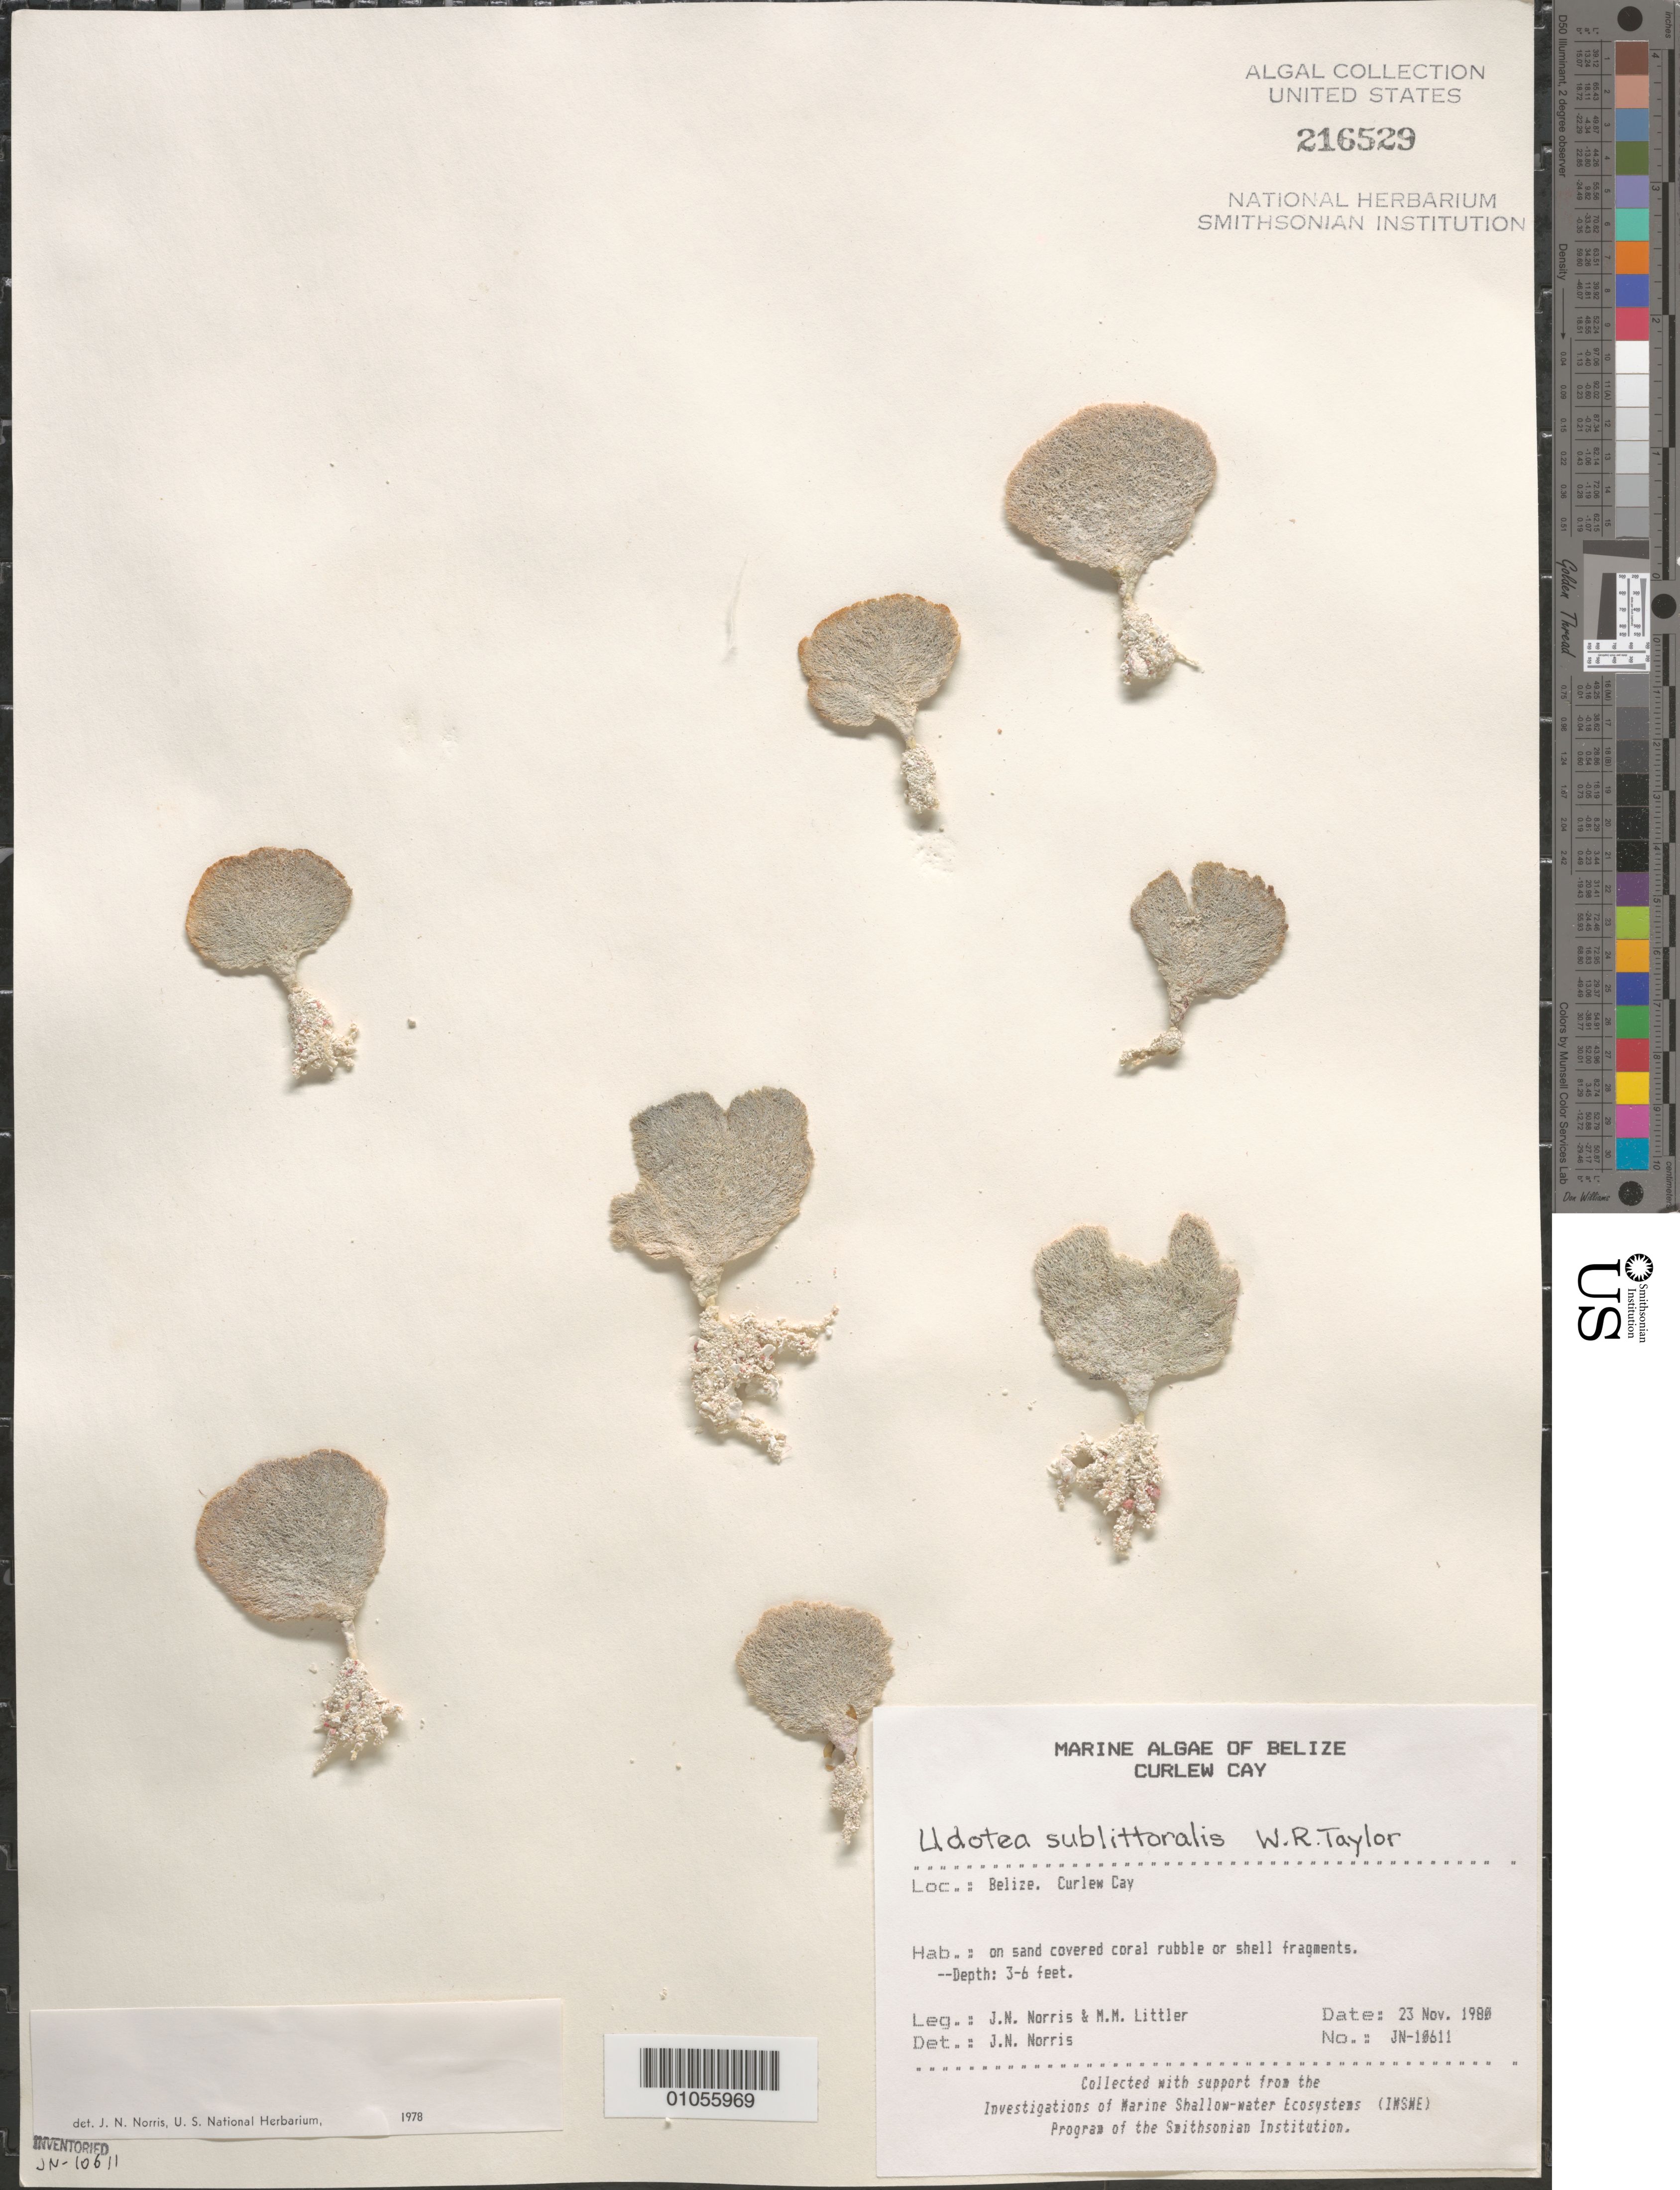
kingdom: Plantae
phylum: Chlorophyta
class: Ulvophyceae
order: Bryopsidales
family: Udoteaceae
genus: Udotea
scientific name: Udotea sublittoralis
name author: W.R. Taylor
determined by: Norris, James N.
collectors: J. N. Norris & M. M. Littler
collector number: JN-10611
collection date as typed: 23 Nov 1980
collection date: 1980-11-23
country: Belize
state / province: Stann Creek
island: Curlew Cay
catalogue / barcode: US 216529